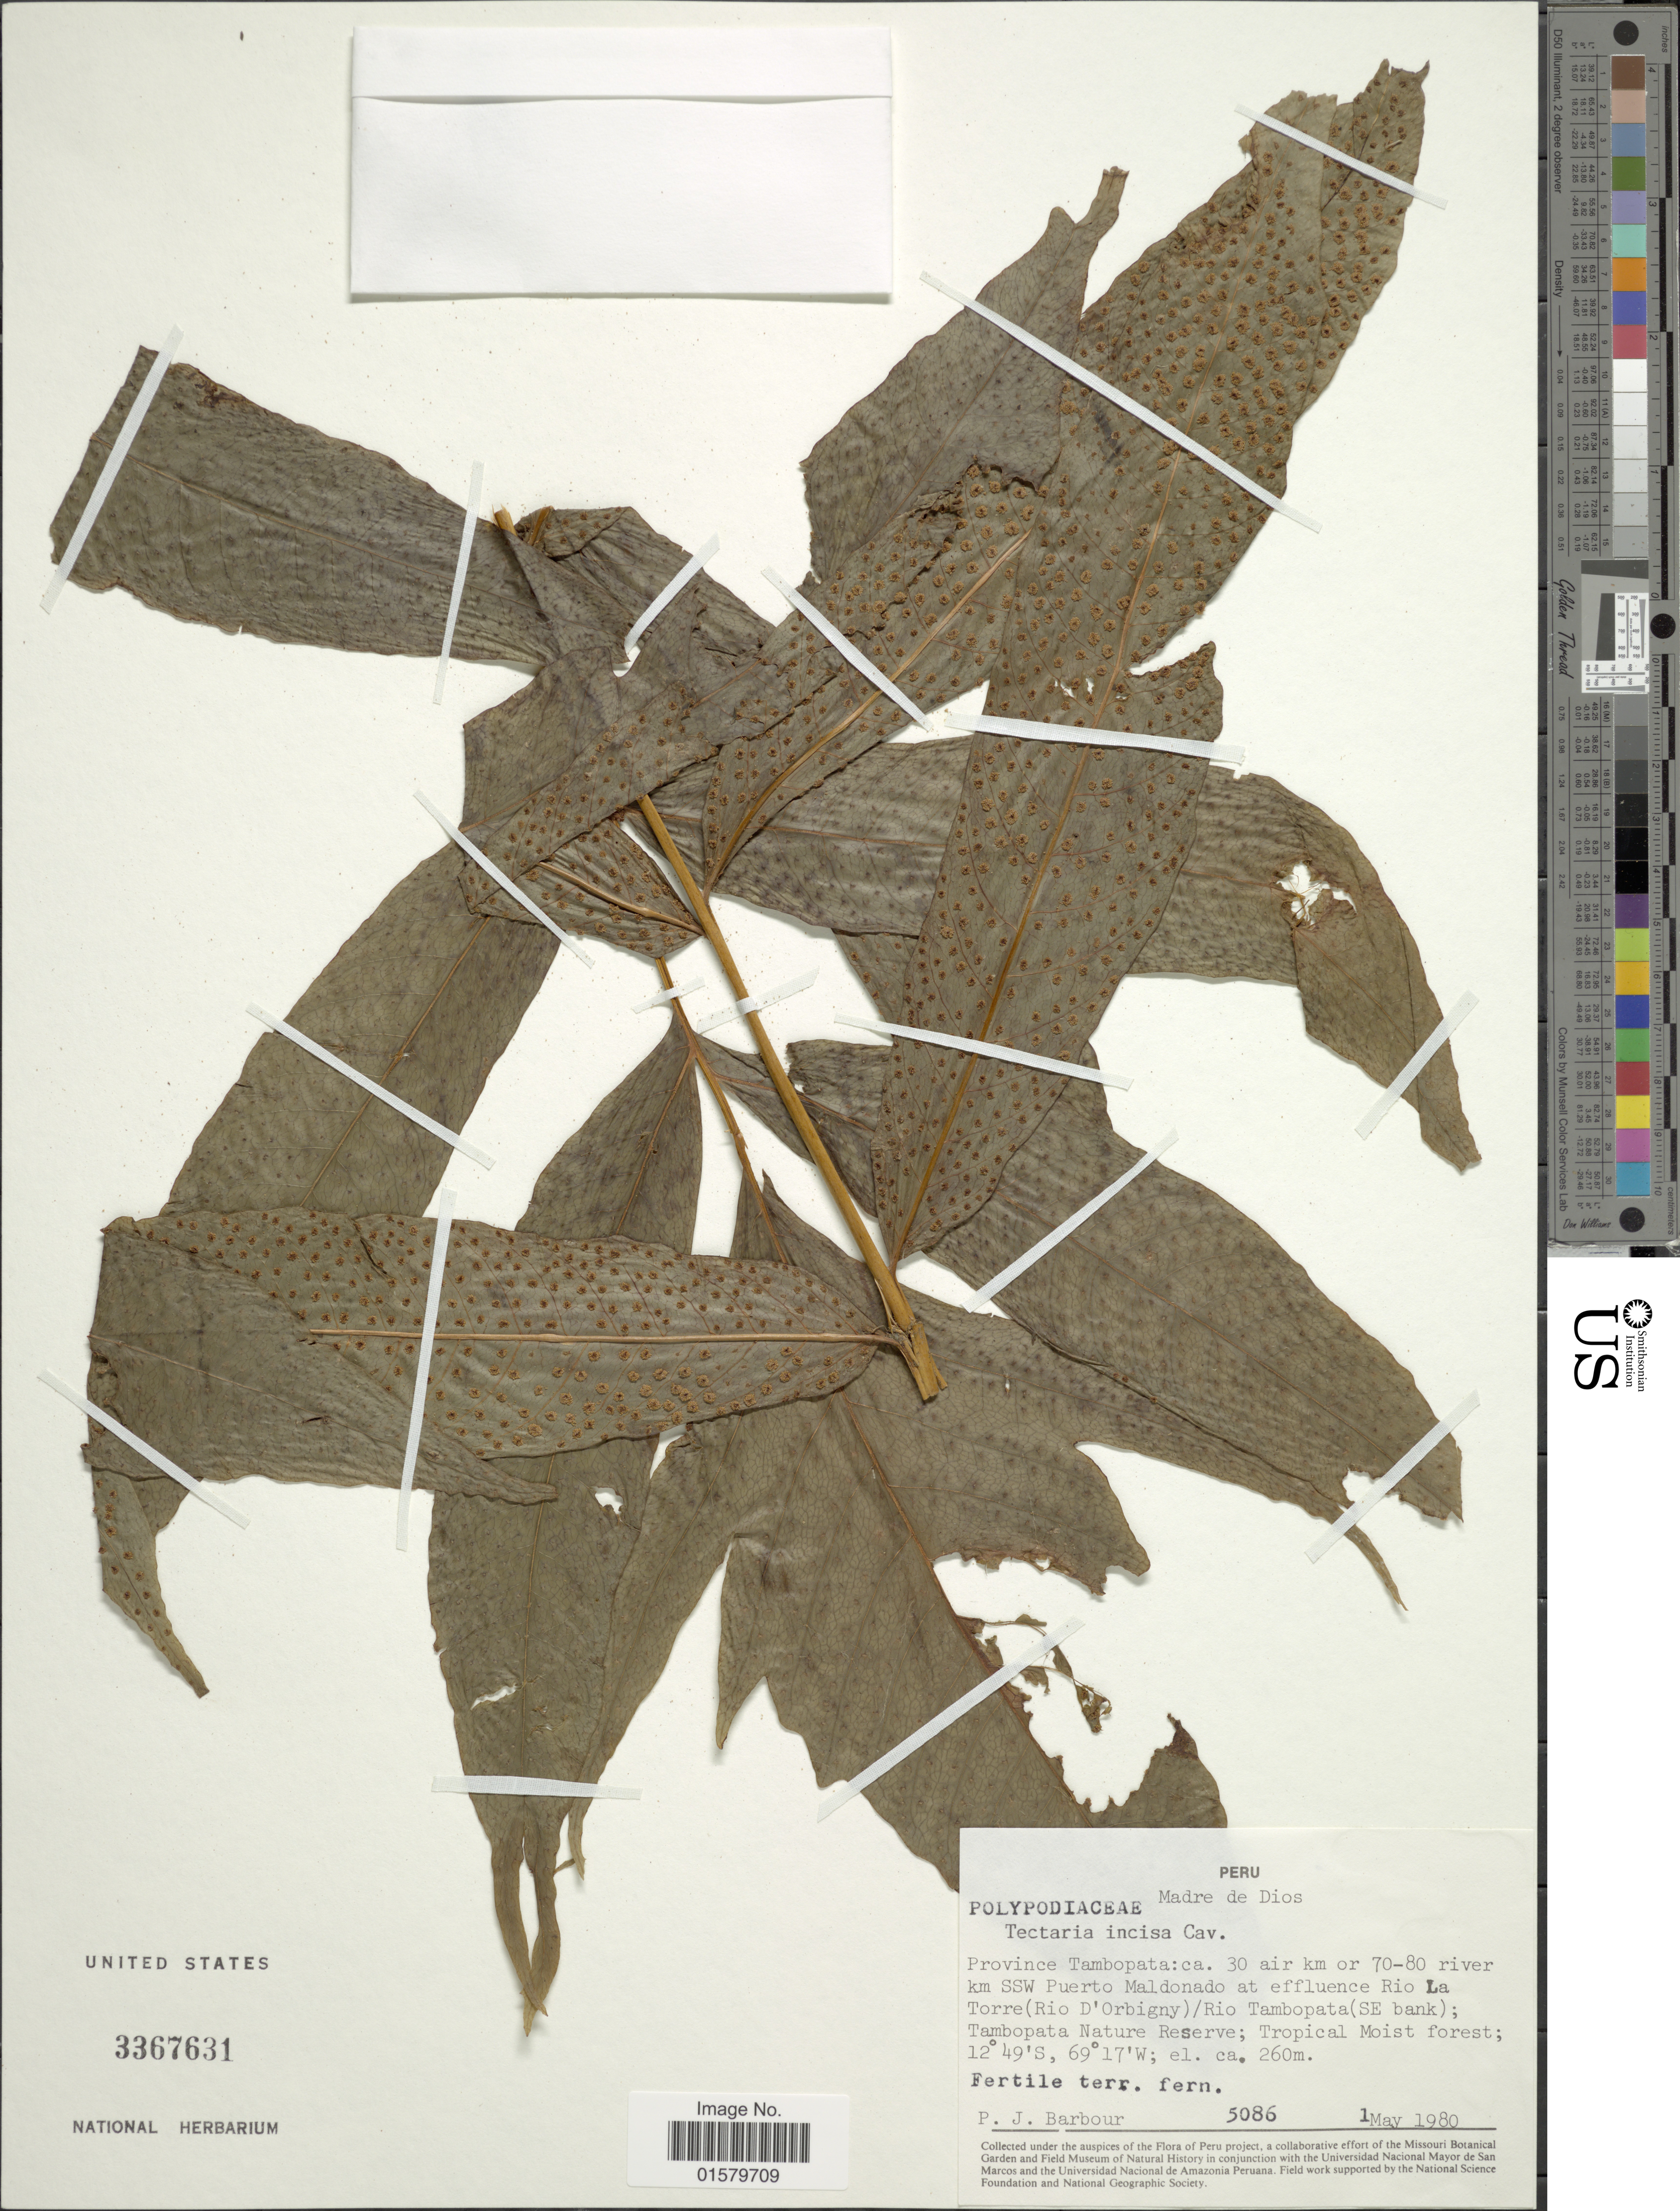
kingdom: Plantae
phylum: Tracheophyta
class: Polypodiopsida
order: Polypodiales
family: Tectariaceae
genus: Tectaria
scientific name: Tectaria incisa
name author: Cav.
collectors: P. Barbour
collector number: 5086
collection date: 1980-05-01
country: Peru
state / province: Madre de Dios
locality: Province Tambopata: ca. 30 air km or 70-80 river km SSW Puerto Maldonado at effluence Rio La Torre (Rio D'Orbigny)/ Rio Tambopata (SE bank); Tambopata Nature Reserve; Tropical Moist forest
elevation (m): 260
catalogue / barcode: US 3367631